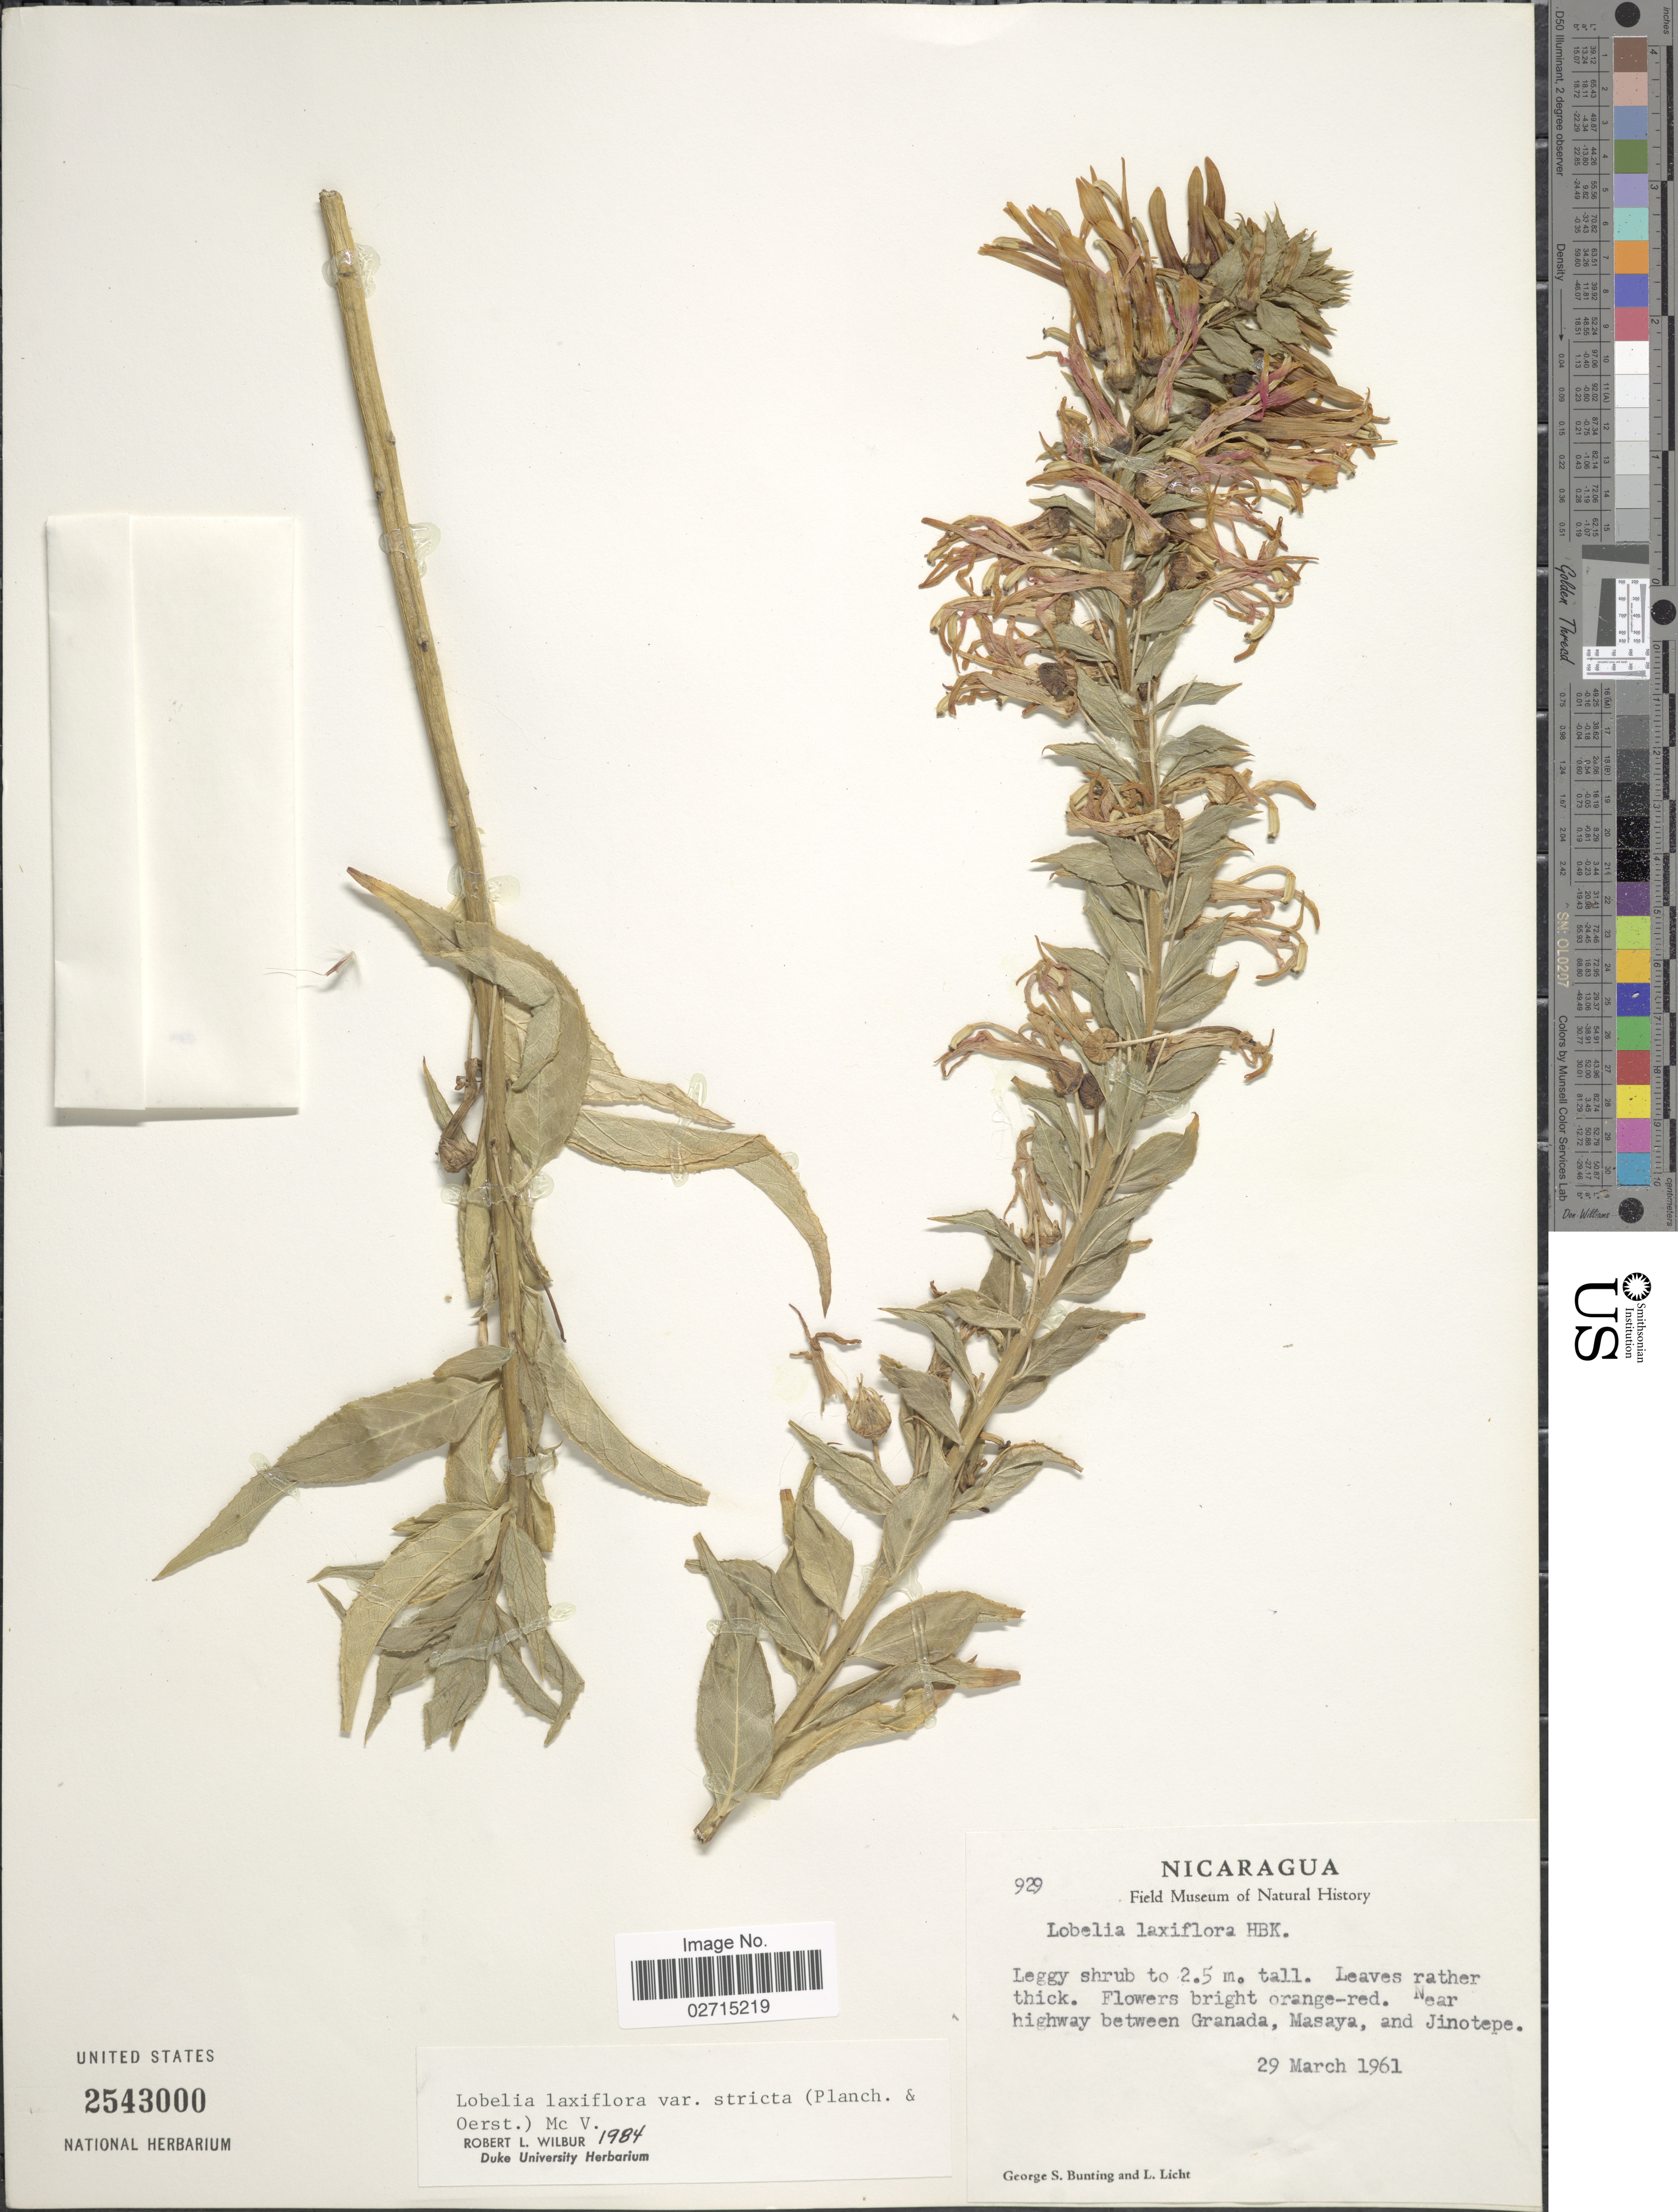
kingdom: Plantae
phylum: Tracheophyta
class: Magnoliopsida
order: Asterales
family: Campanulaceae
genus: Lobelia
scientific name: Lobelia laxiflora var. stricta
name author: (Planch. & Oerst.) McVaugh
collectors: G. S. Bunting & L. Licht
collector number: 929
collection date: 1961-03-29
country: Nicaragua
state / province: Masaya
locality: Near highway between Granada, Masaya, and Jinotepe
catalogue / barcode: US 2543000